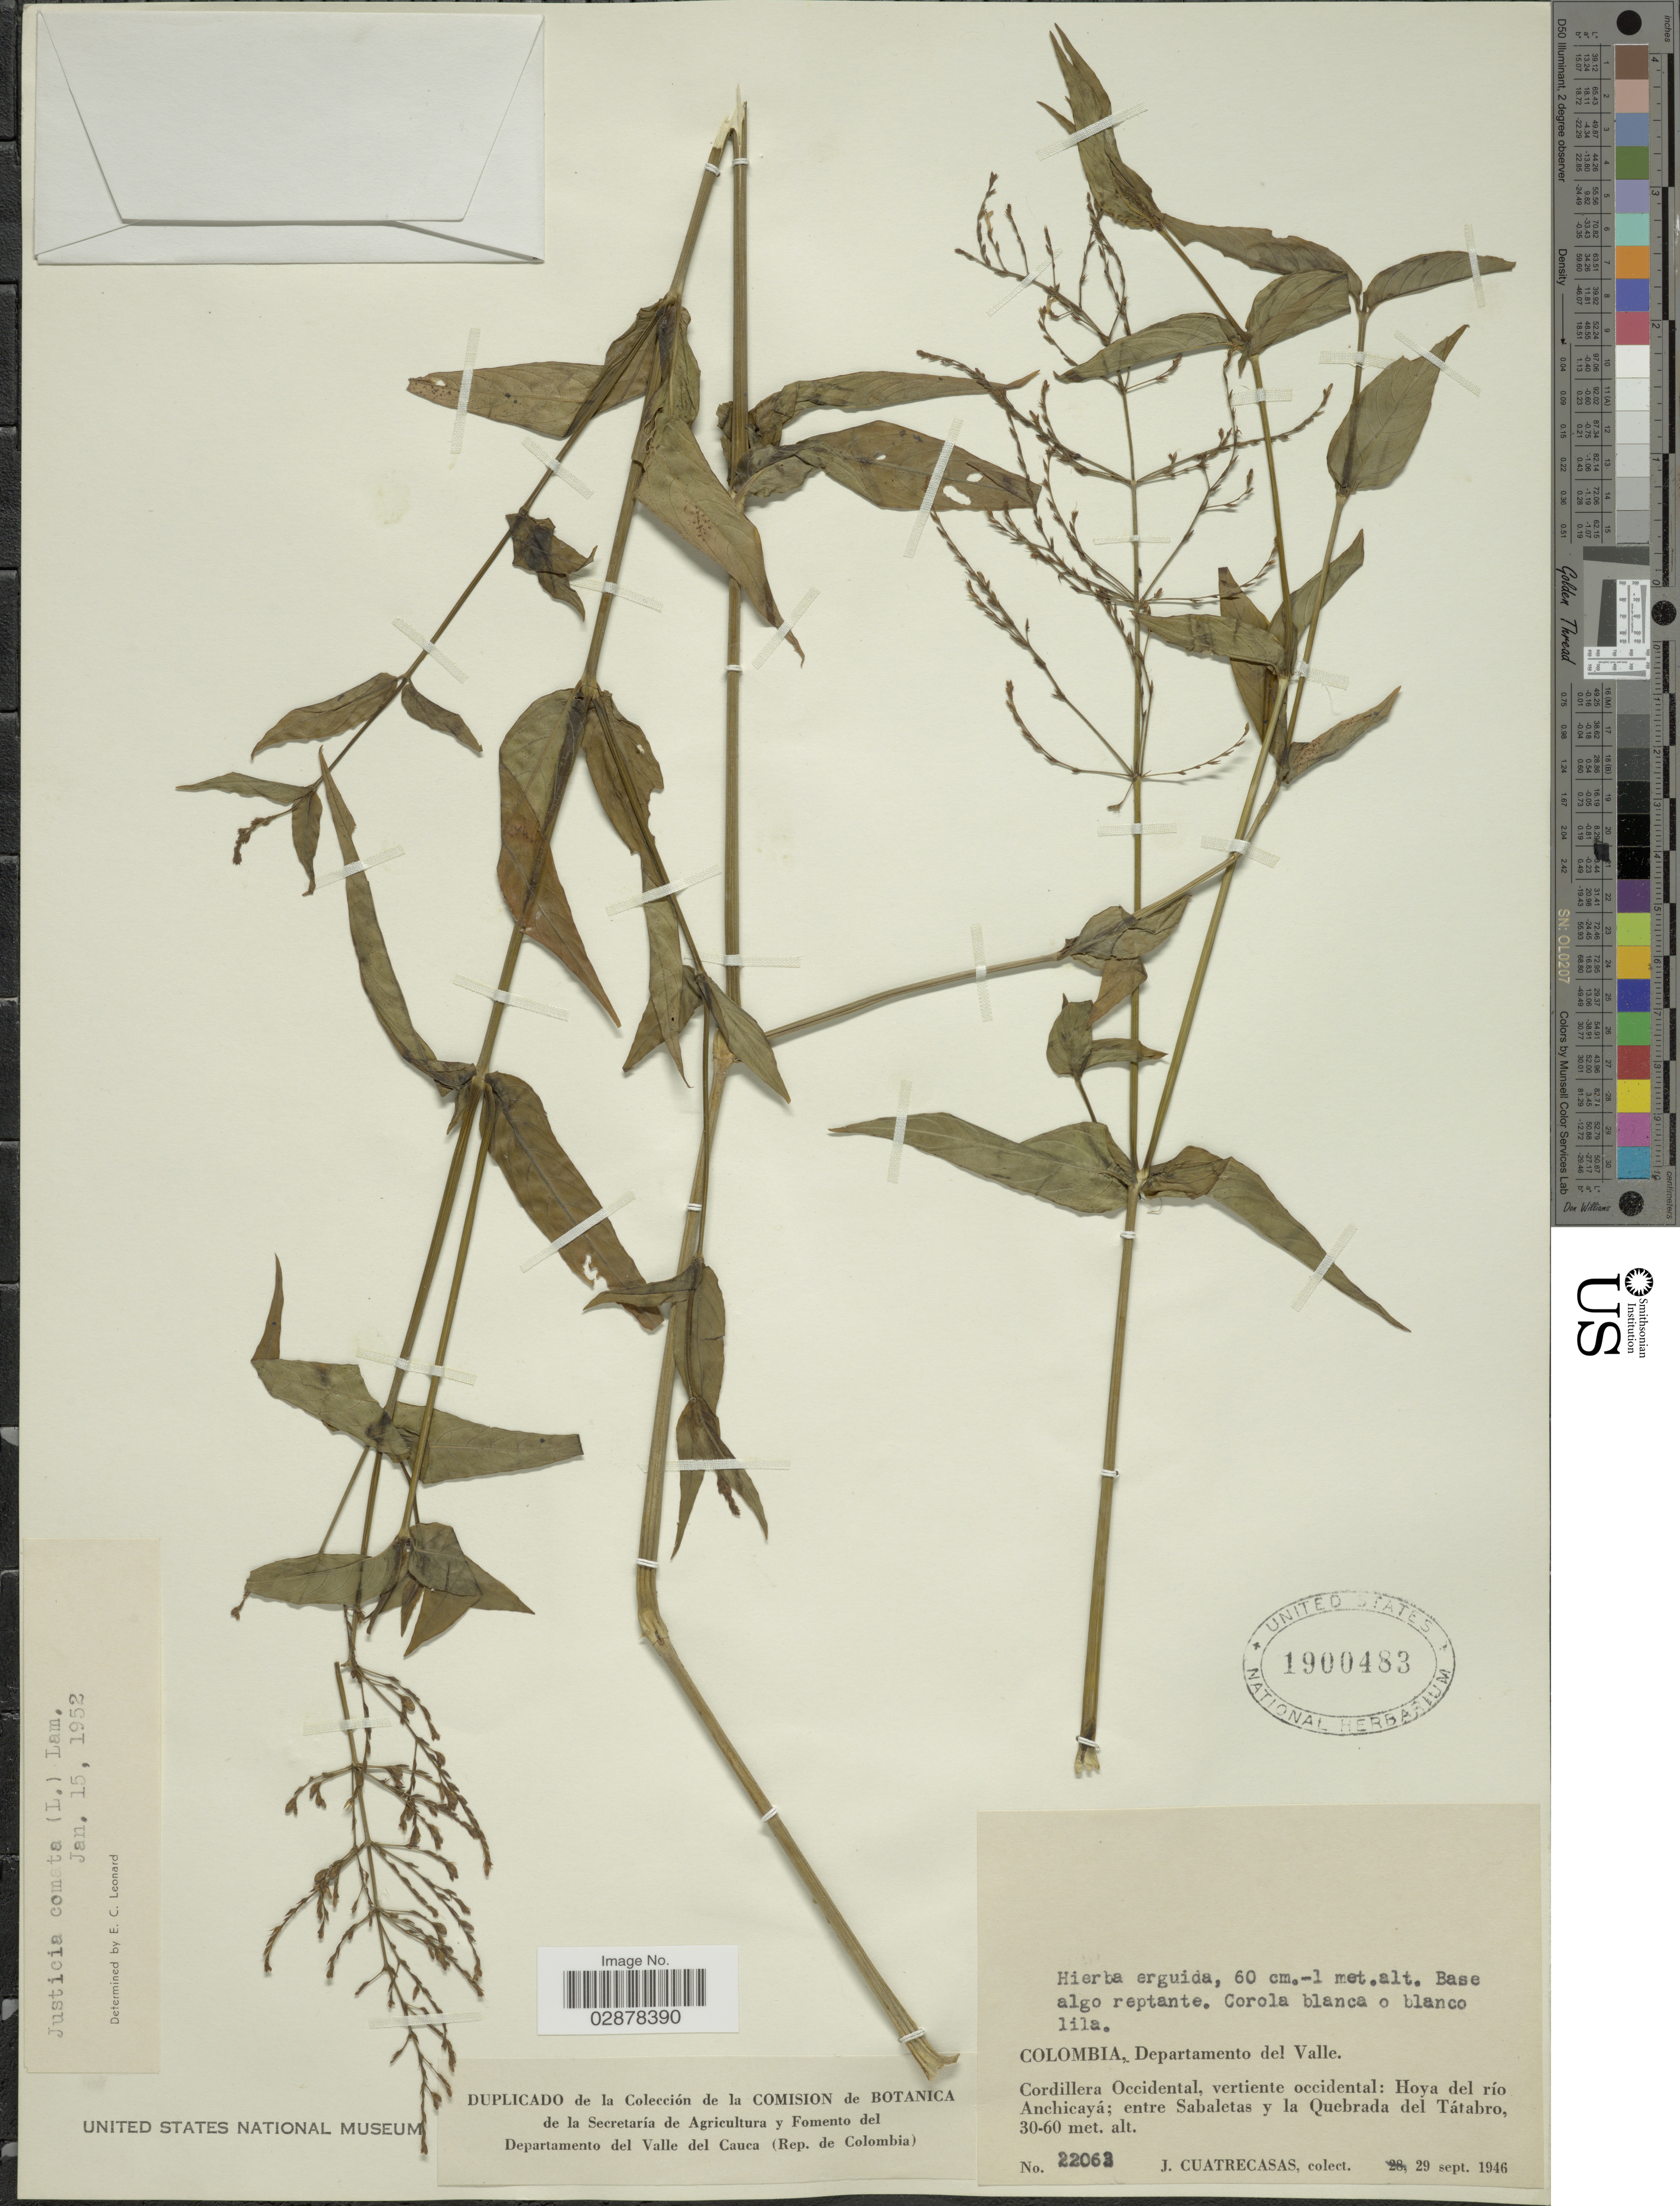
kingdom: Plantae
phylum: Tracheophyta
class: Magnoliopsida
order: Lamiales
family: Acanthaceae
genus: Justicia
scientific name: Justicia comata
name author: (L.) Lam.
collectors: J. Cuatrecasas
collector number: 22063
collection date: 1946-09-29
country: Colombia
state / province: Valle del Cauca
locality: Departamento del Valle. Cordillera Occidental, vertiente occidental: Hoya del río Anchicayá; entre Sabaletas y la Quebrada del Tátabro.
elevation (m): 30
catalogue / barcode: US 1900483